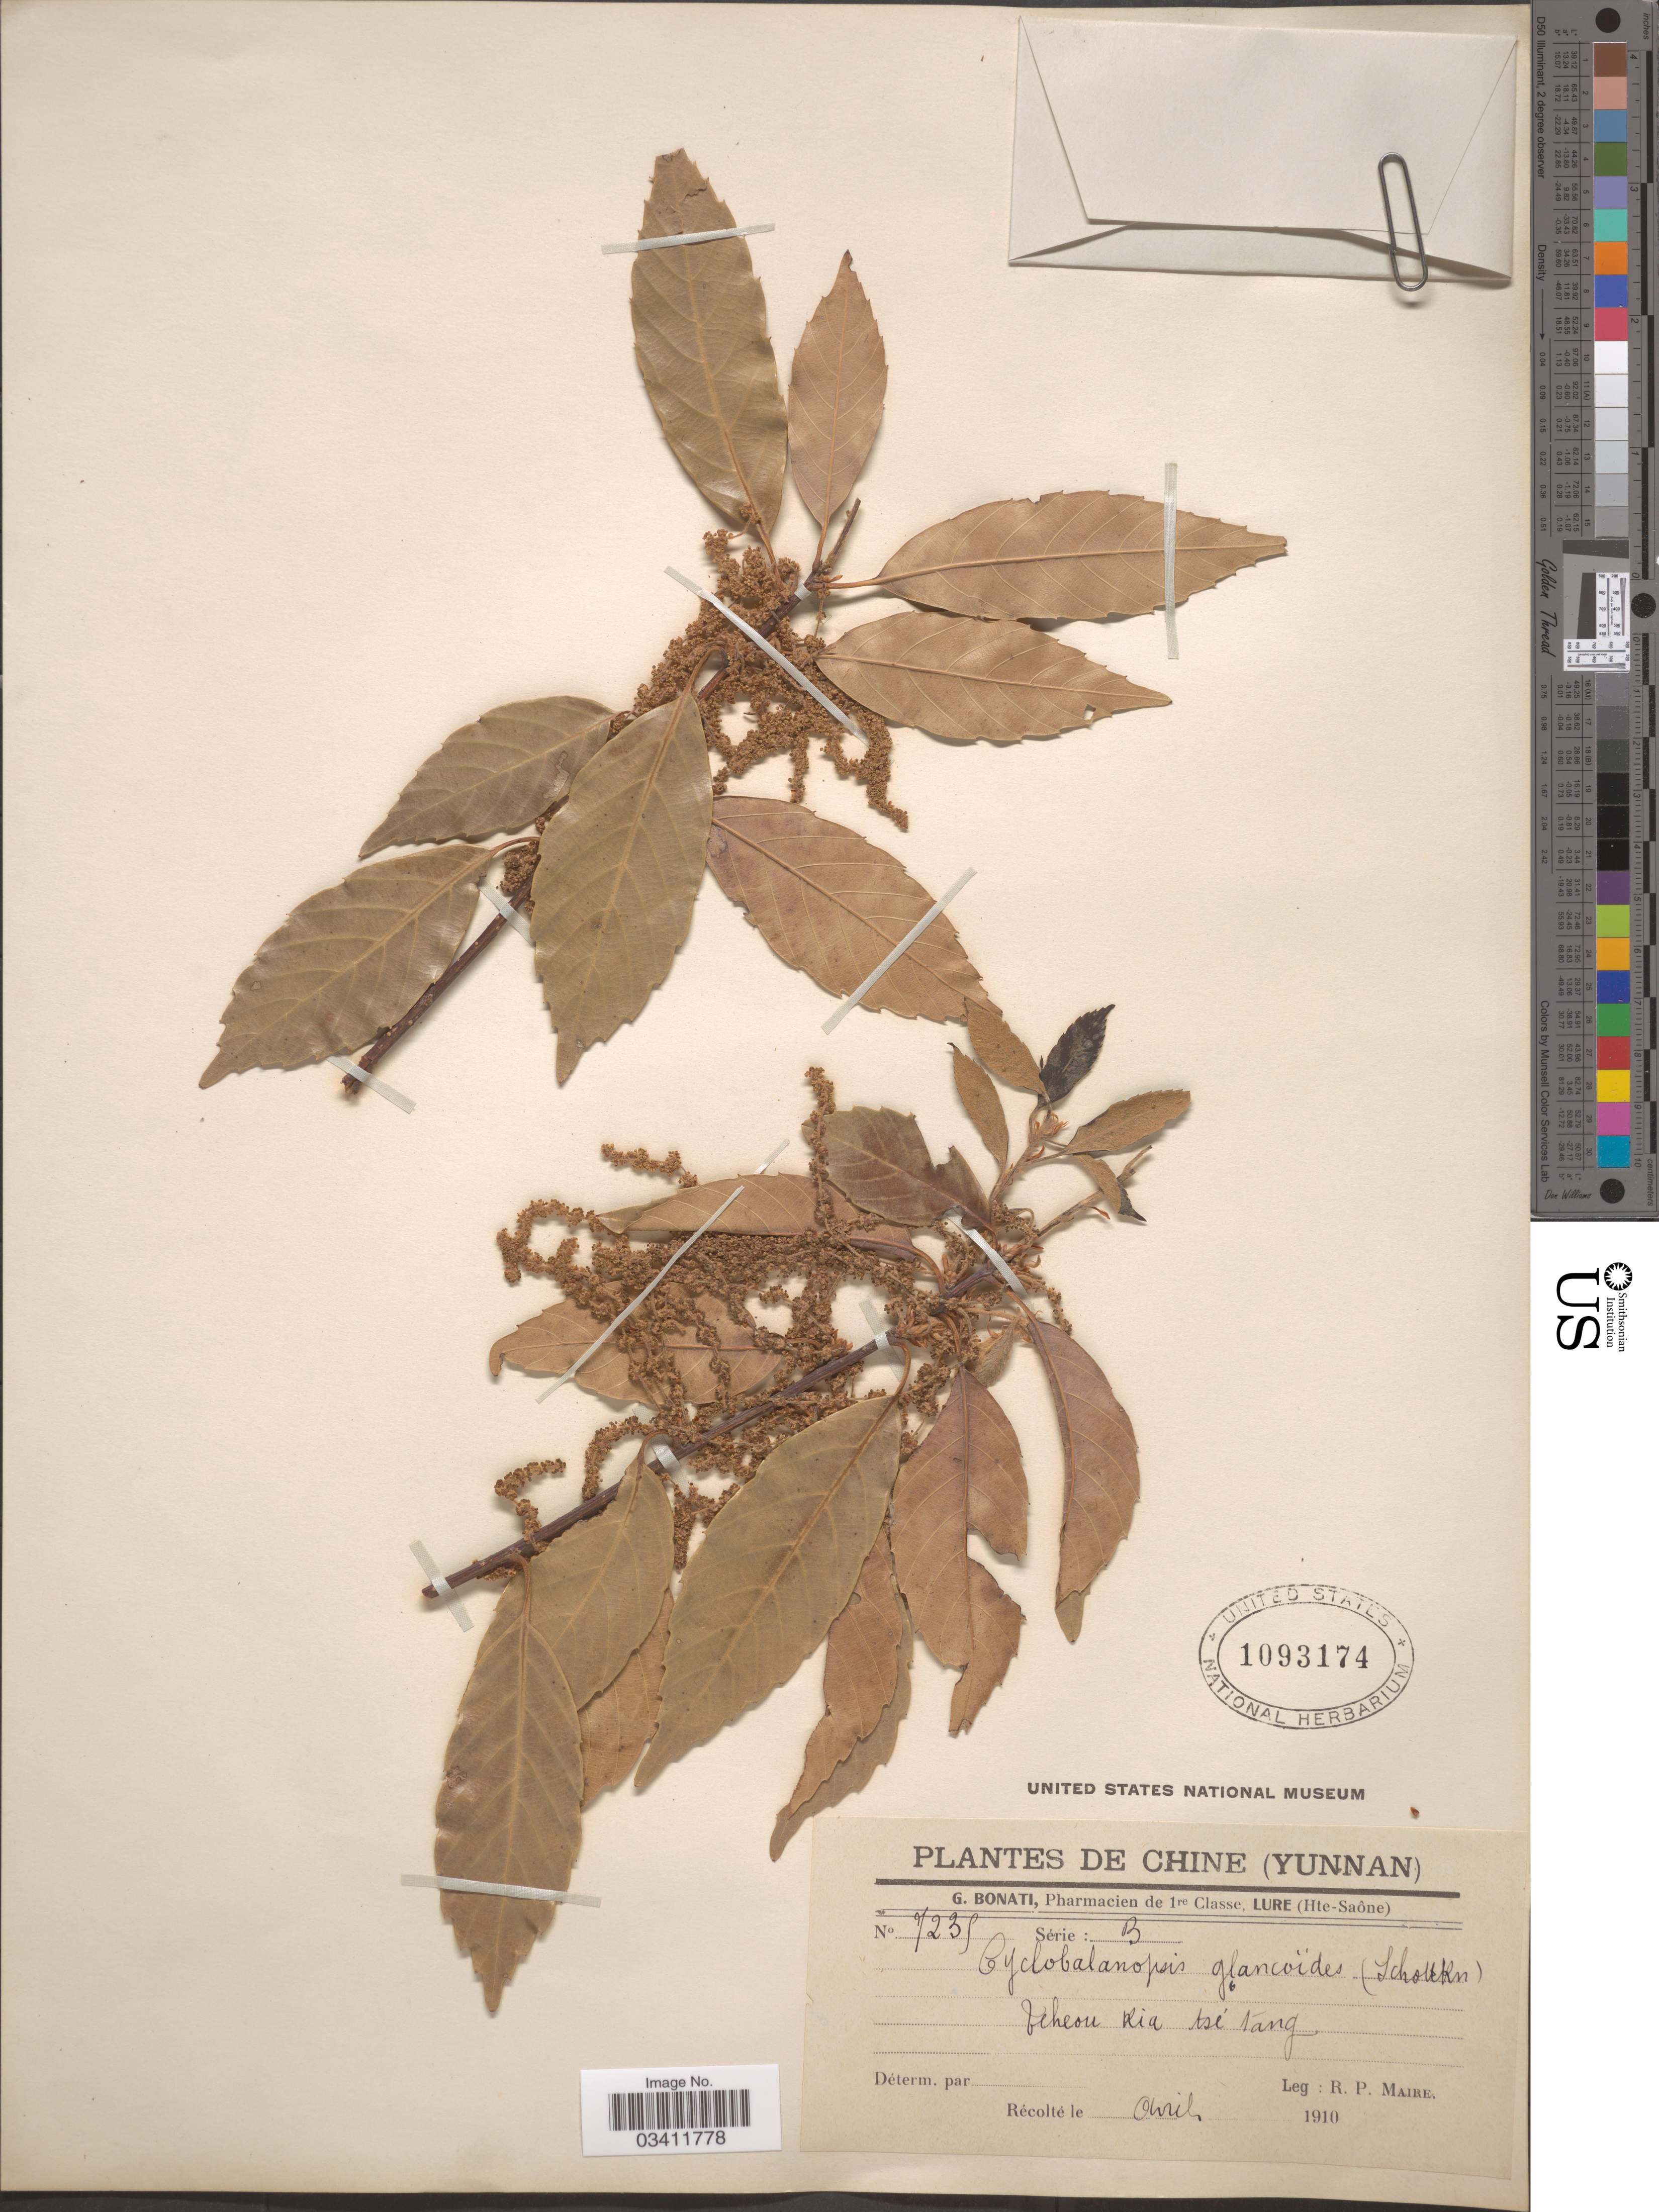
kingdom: Plantae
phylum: Tracheophyta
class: Magnoliopsida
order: Fagales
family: Fagaceae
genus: Quercus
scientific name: Quercus glaucoides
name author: M. Martens & Galeotti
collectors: R.-P. Maire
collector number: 7235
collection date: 1910-04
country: China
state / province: Yunnan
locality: Tcheou Kia tsé tang.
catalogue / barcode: US 1093174